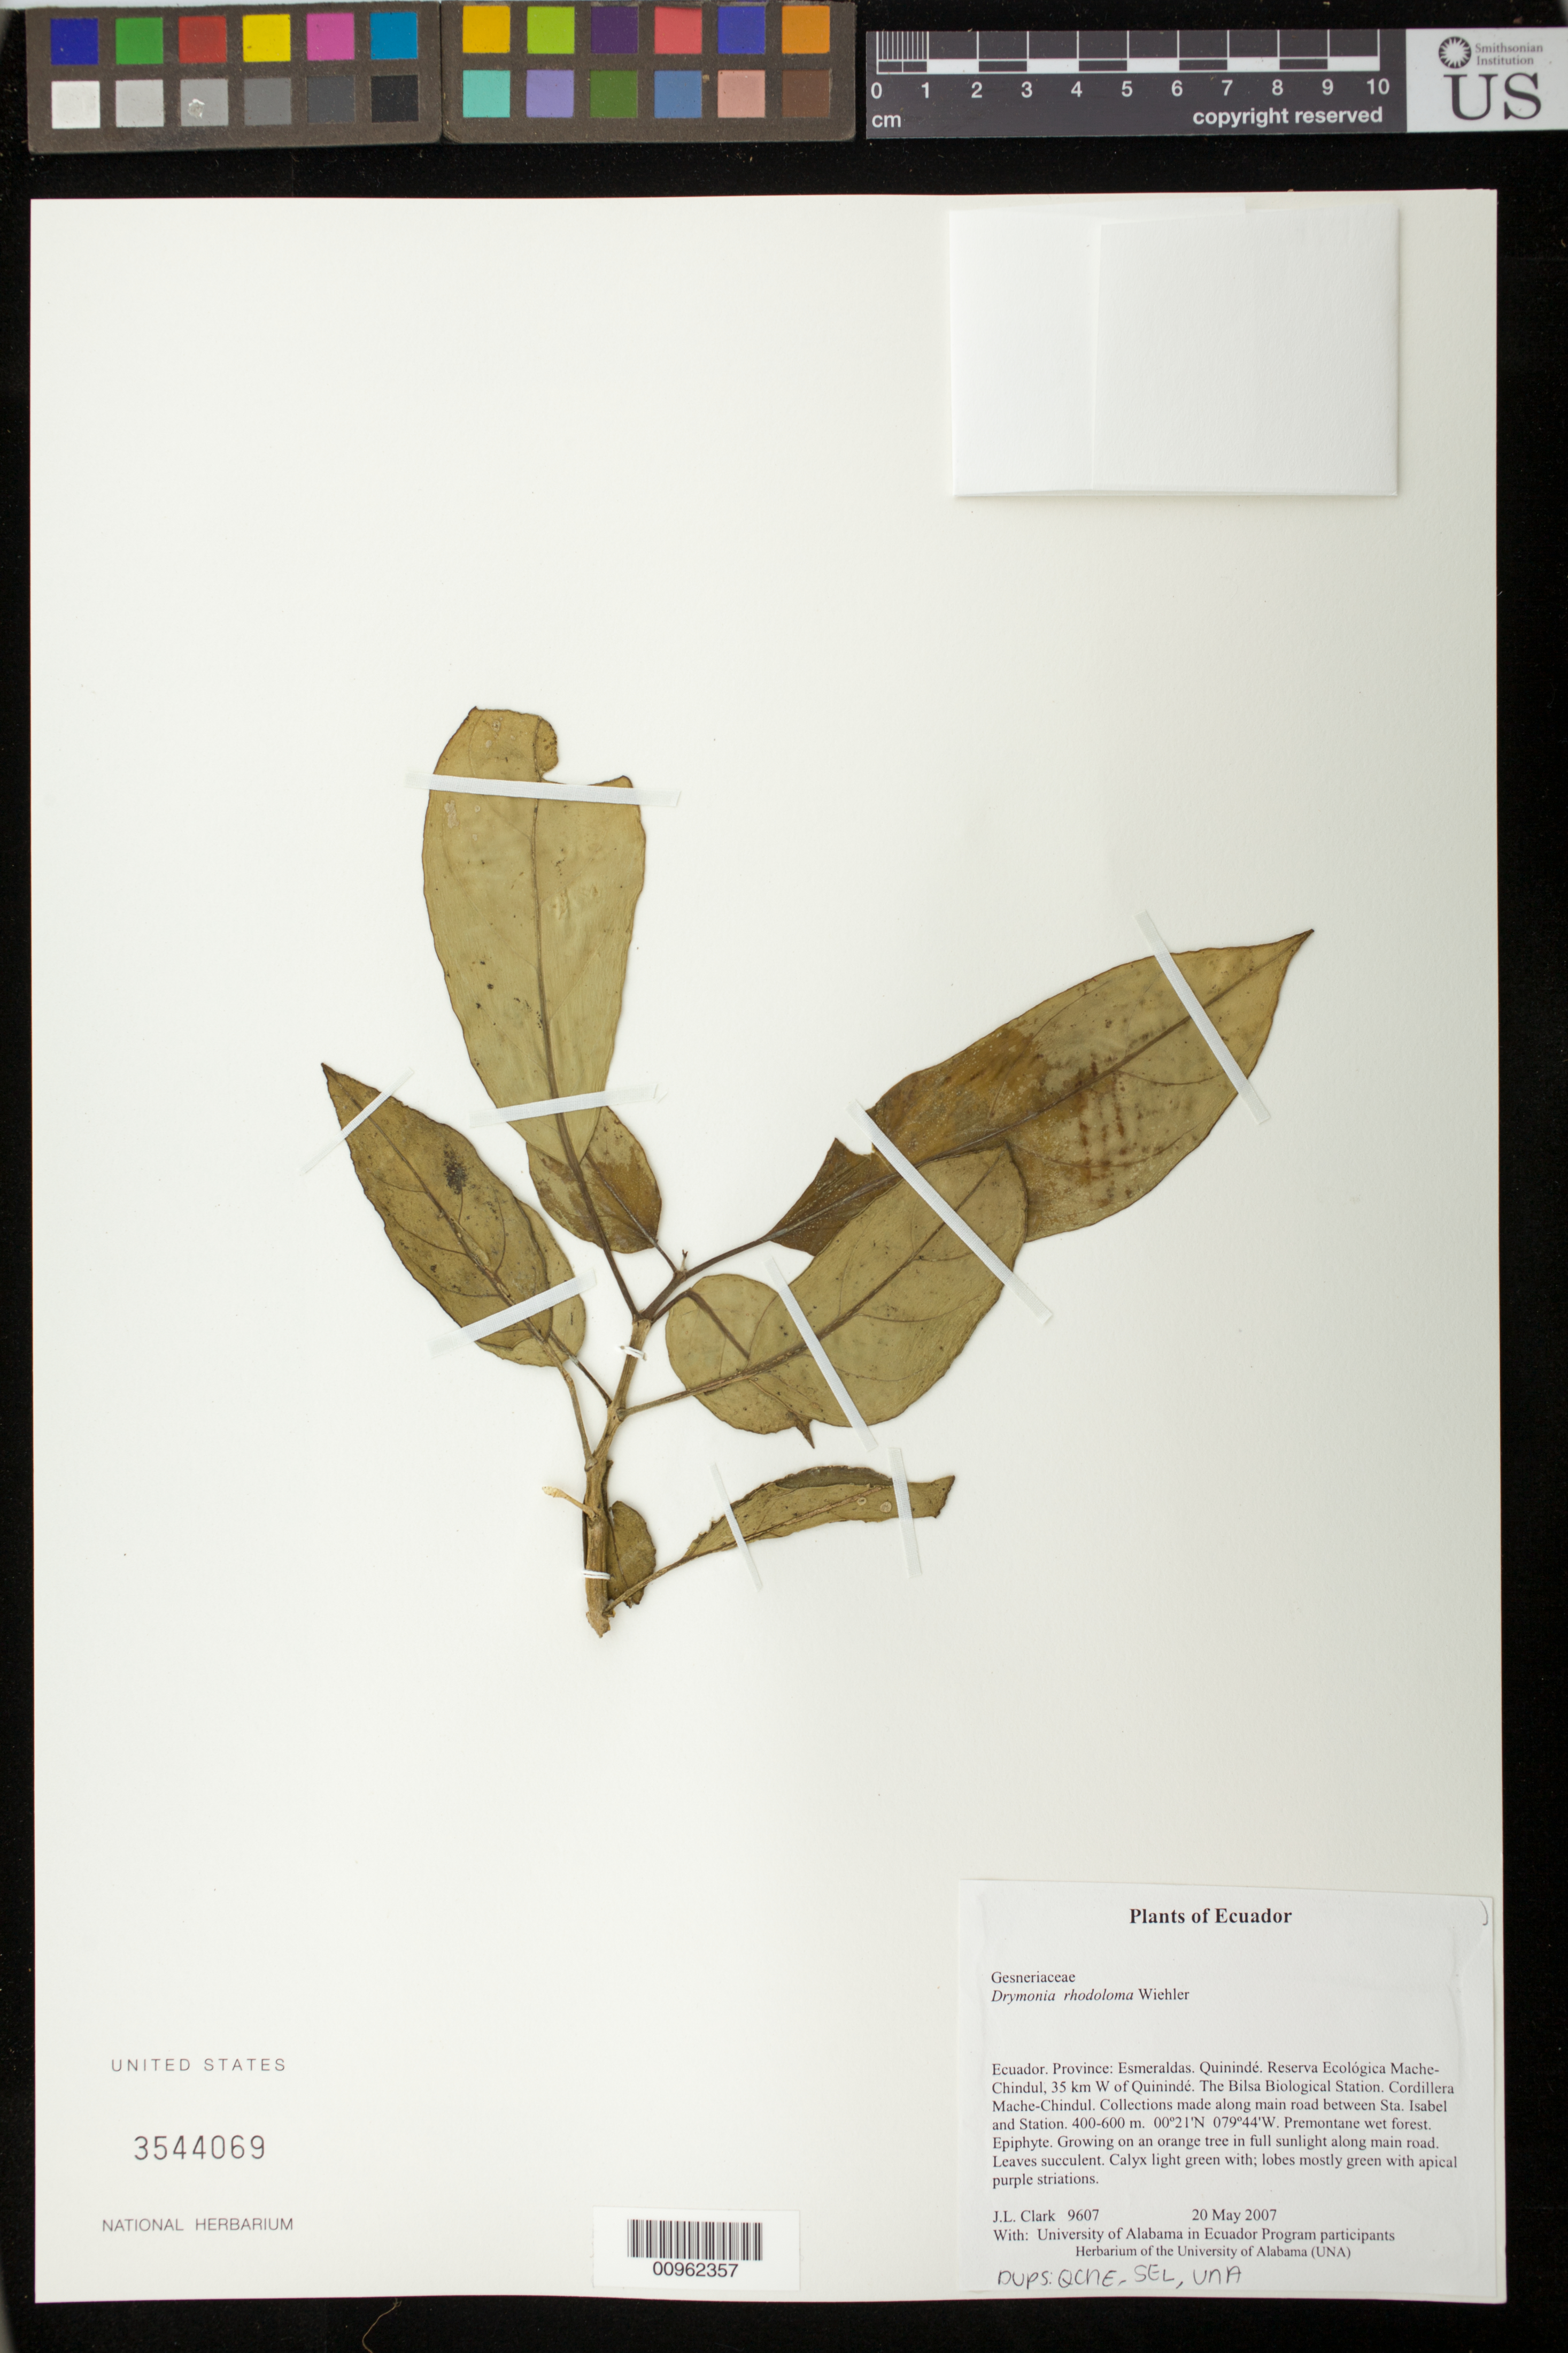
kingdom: Plantae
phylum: Tracheophyta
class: Magnoliopsida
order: Lamiales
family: Gesneriaceae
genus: Drymonia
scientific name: Drymonia rhodoloma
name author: Wiehler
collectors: J. L. Clark & University of Alabama in Ecuador Program participants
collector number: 9607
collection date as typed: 20 May 2007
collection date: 2007-05-20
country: Ecuador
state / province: Esmeraldas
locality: Quinindé. Reserva Ecológica Mache-Chindul, 35 km W of Quinindé. The Bilsa Biological Station. Cordillera Mache-Chindul. Collections made along main road between Sta. Isabel and Station.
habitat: Premontane wet forest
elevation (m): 400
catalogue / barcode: US 3544069